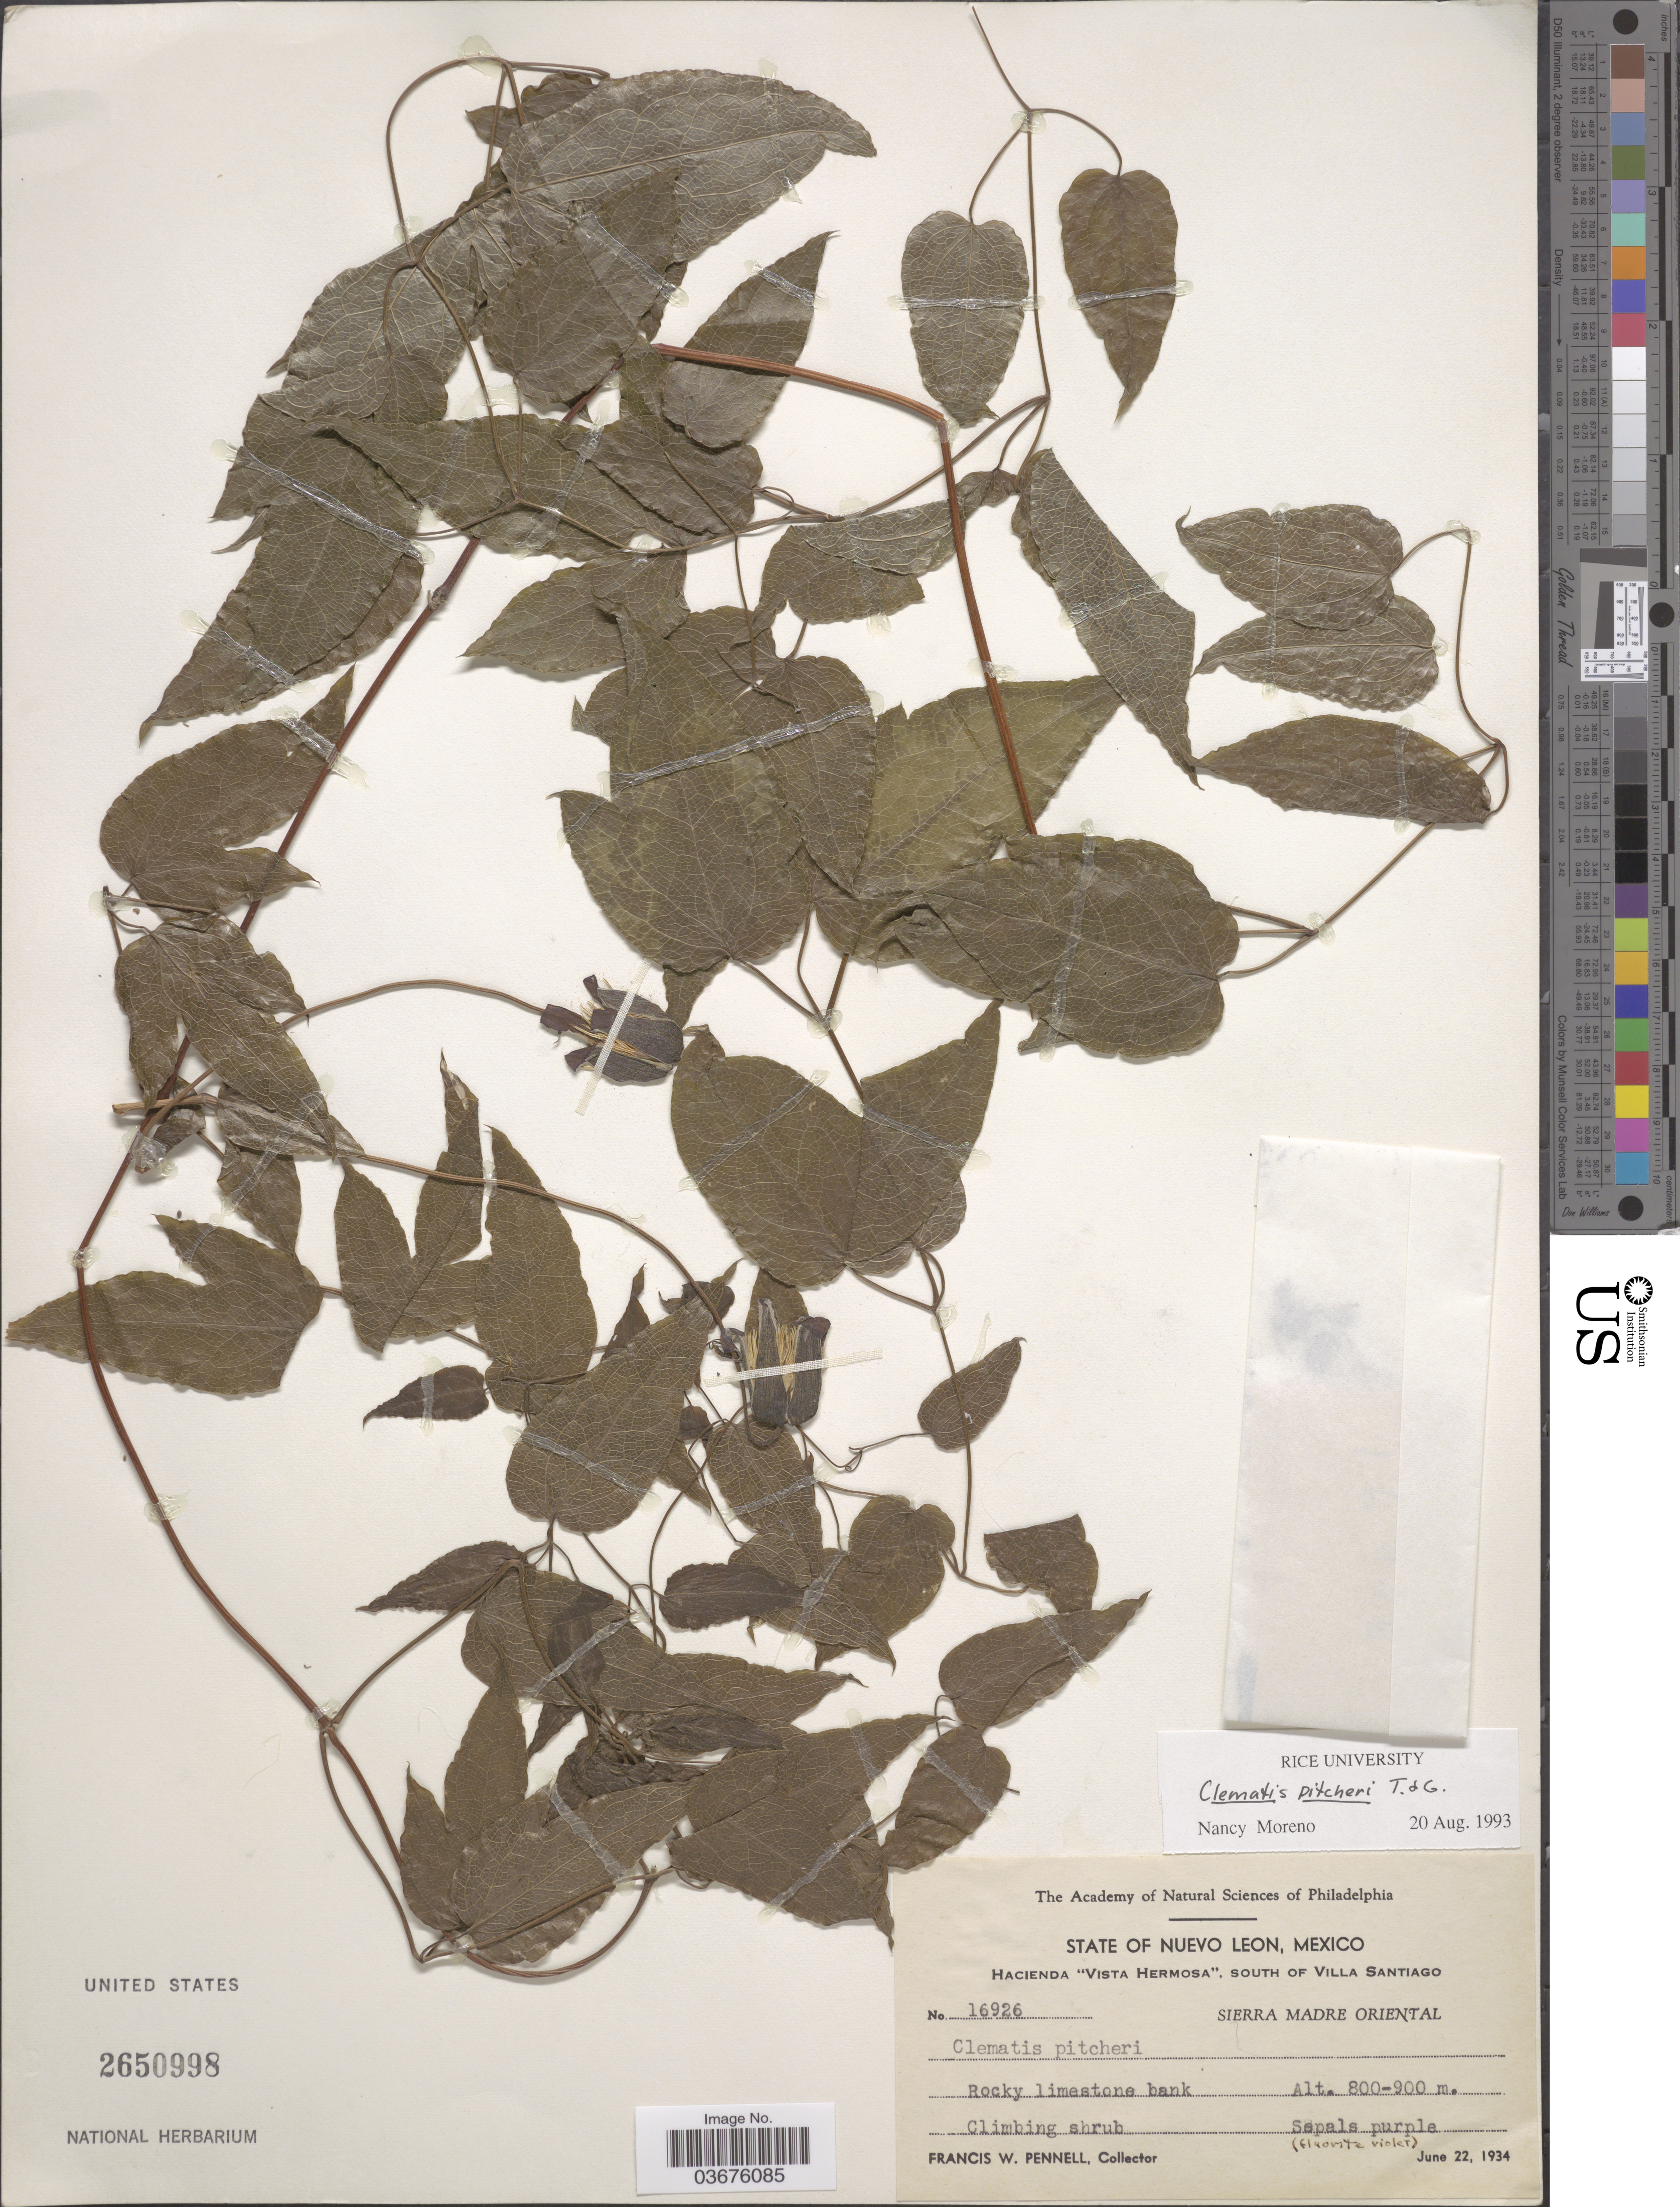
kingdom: Plantae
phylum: Tracheophyta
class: Magnoliopsida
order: Ranunculales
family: Ranunculaceae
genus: Clematis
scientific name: Clematis pitcheri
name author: Torr. & A. Gray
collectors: F. W. Pennell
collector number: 16926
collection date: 1934-06-22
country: Mexico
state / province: Nuevo León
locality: Hacienda "Vista Hermosa", south of Villa Santiago. Sierra Madre Oriental.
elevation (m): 800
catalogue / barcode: US 2650998